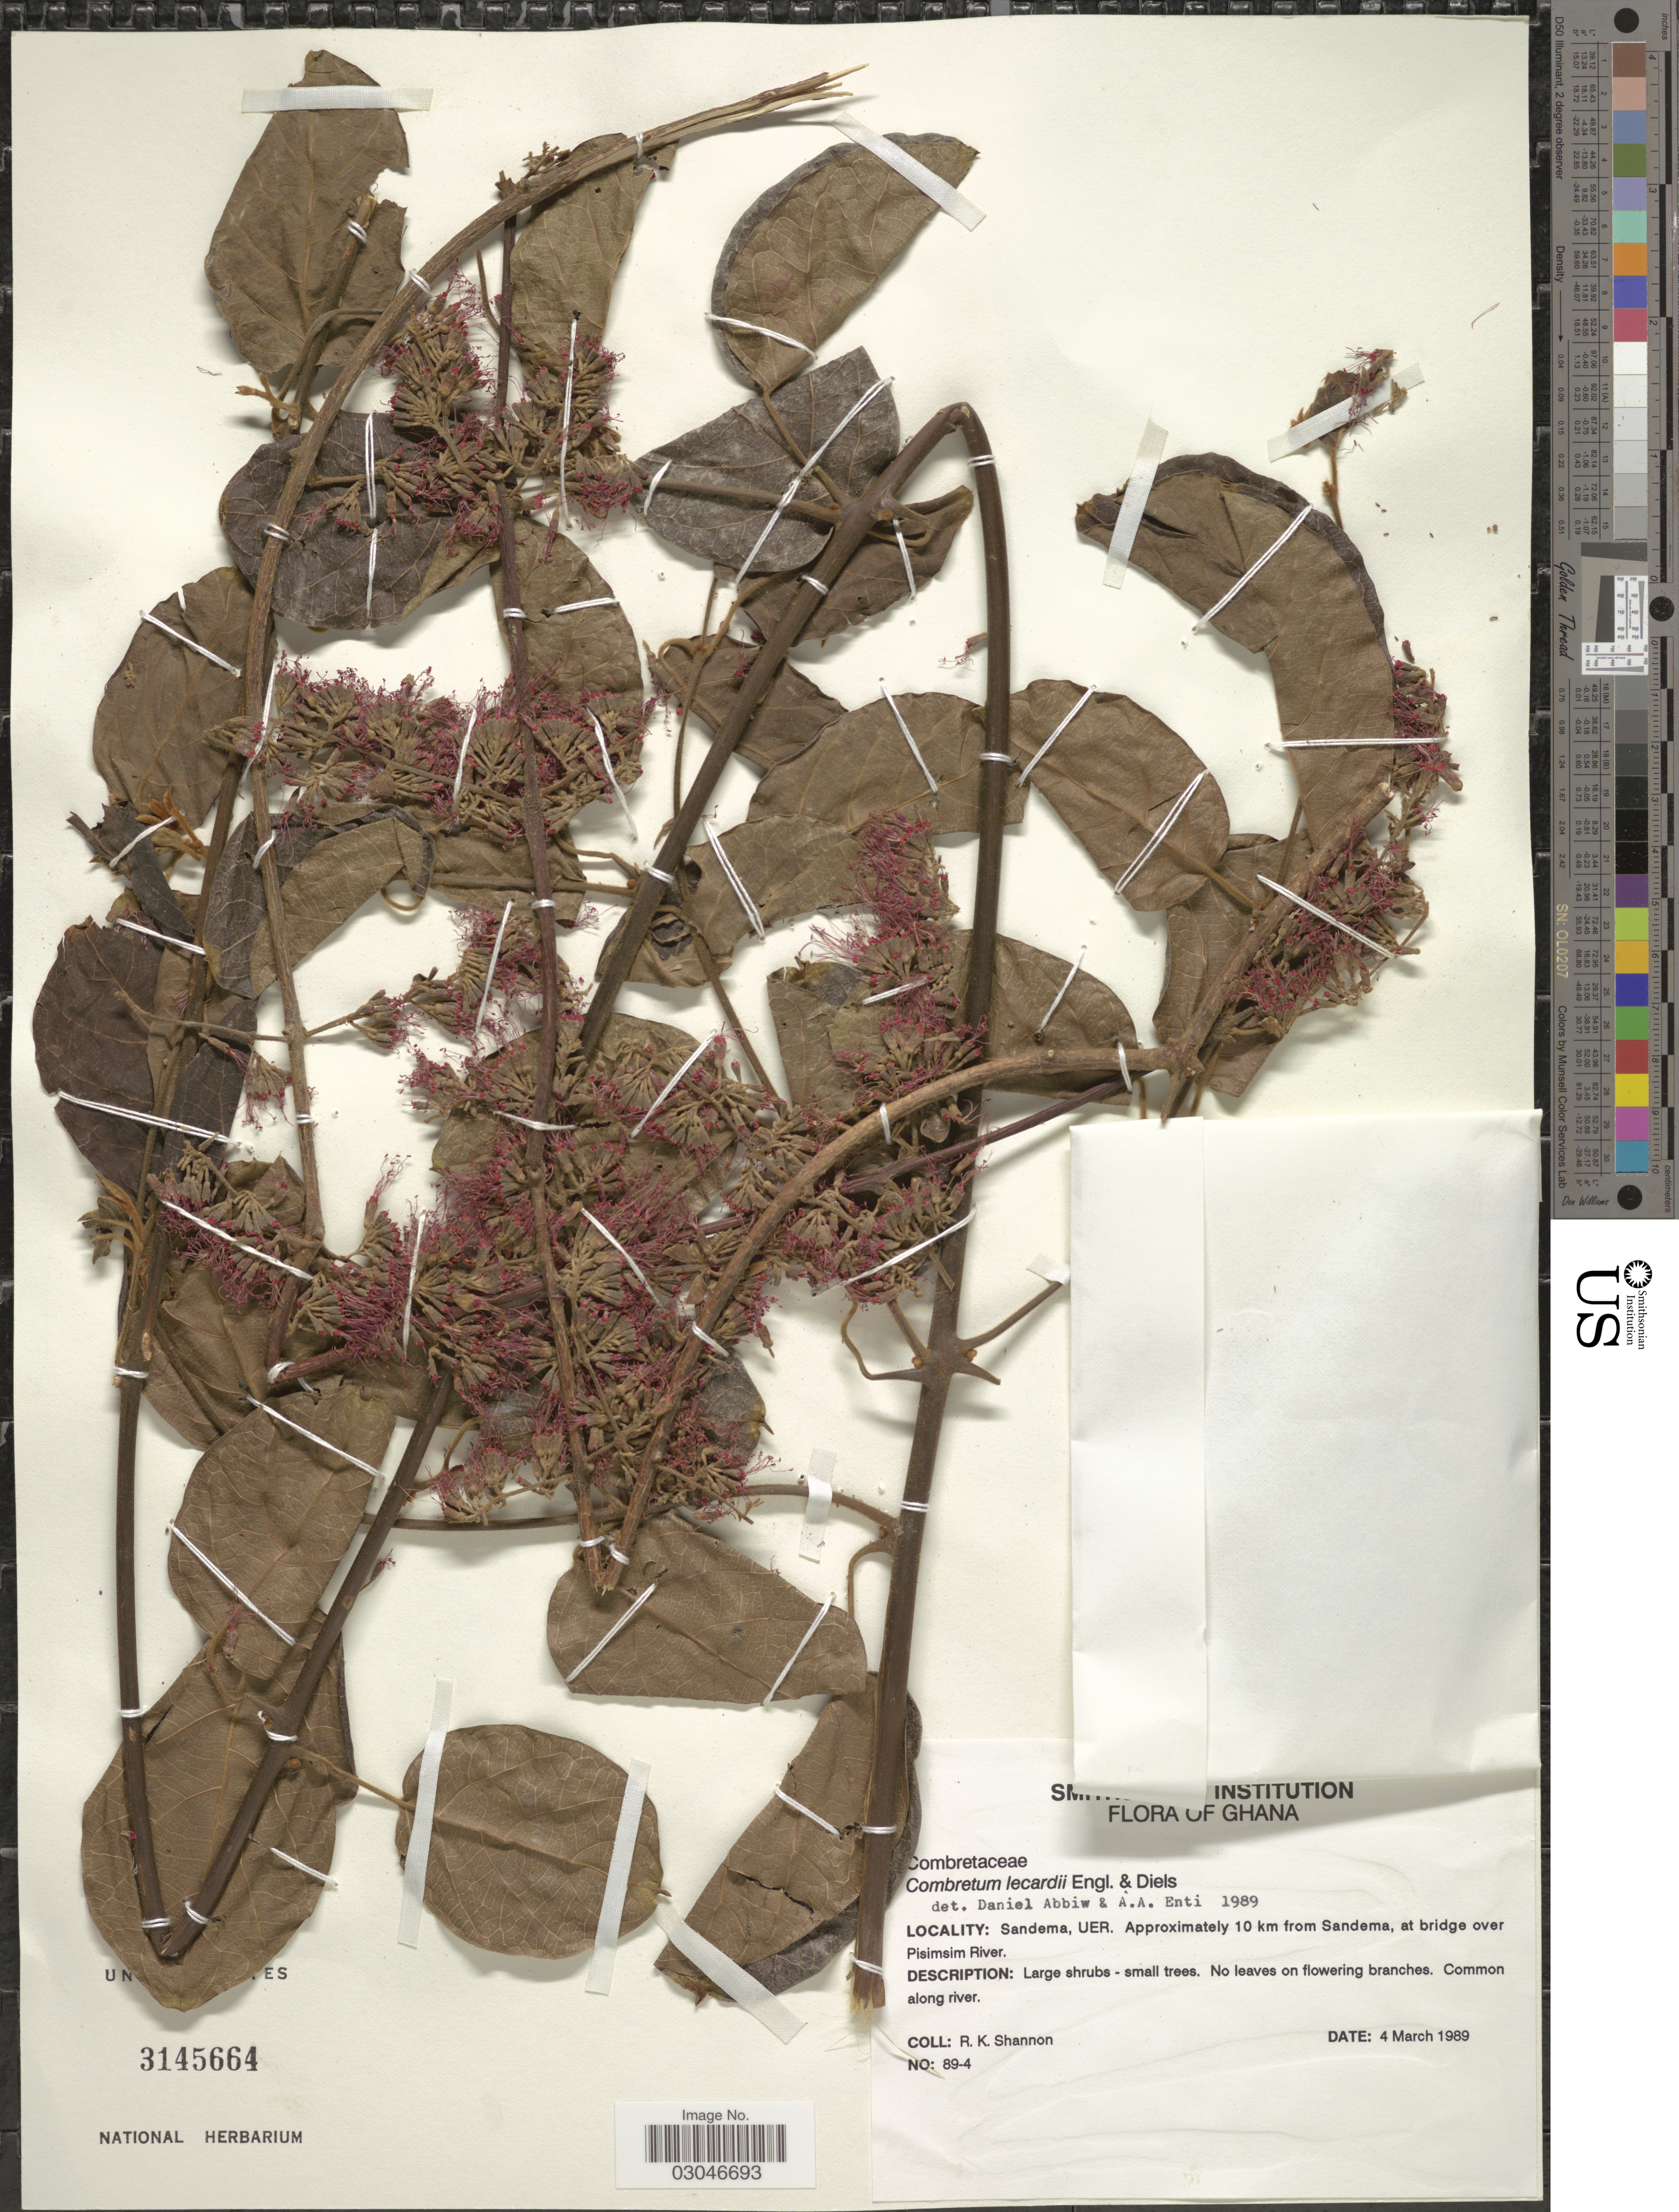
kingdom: Plantae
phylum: Tracheophyta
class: Magnoliopsida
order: Myrtales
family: Combretaceae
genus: Combretum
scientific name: Combretum lecardii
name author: Engl. & Diels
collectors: R. Shannon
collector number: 89-4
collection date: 1989-03-04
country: Ghana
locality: Sandema, UER. Approximately 10 km from Sandema, at bridge over Pisimsim River.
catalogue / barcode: US 3145664